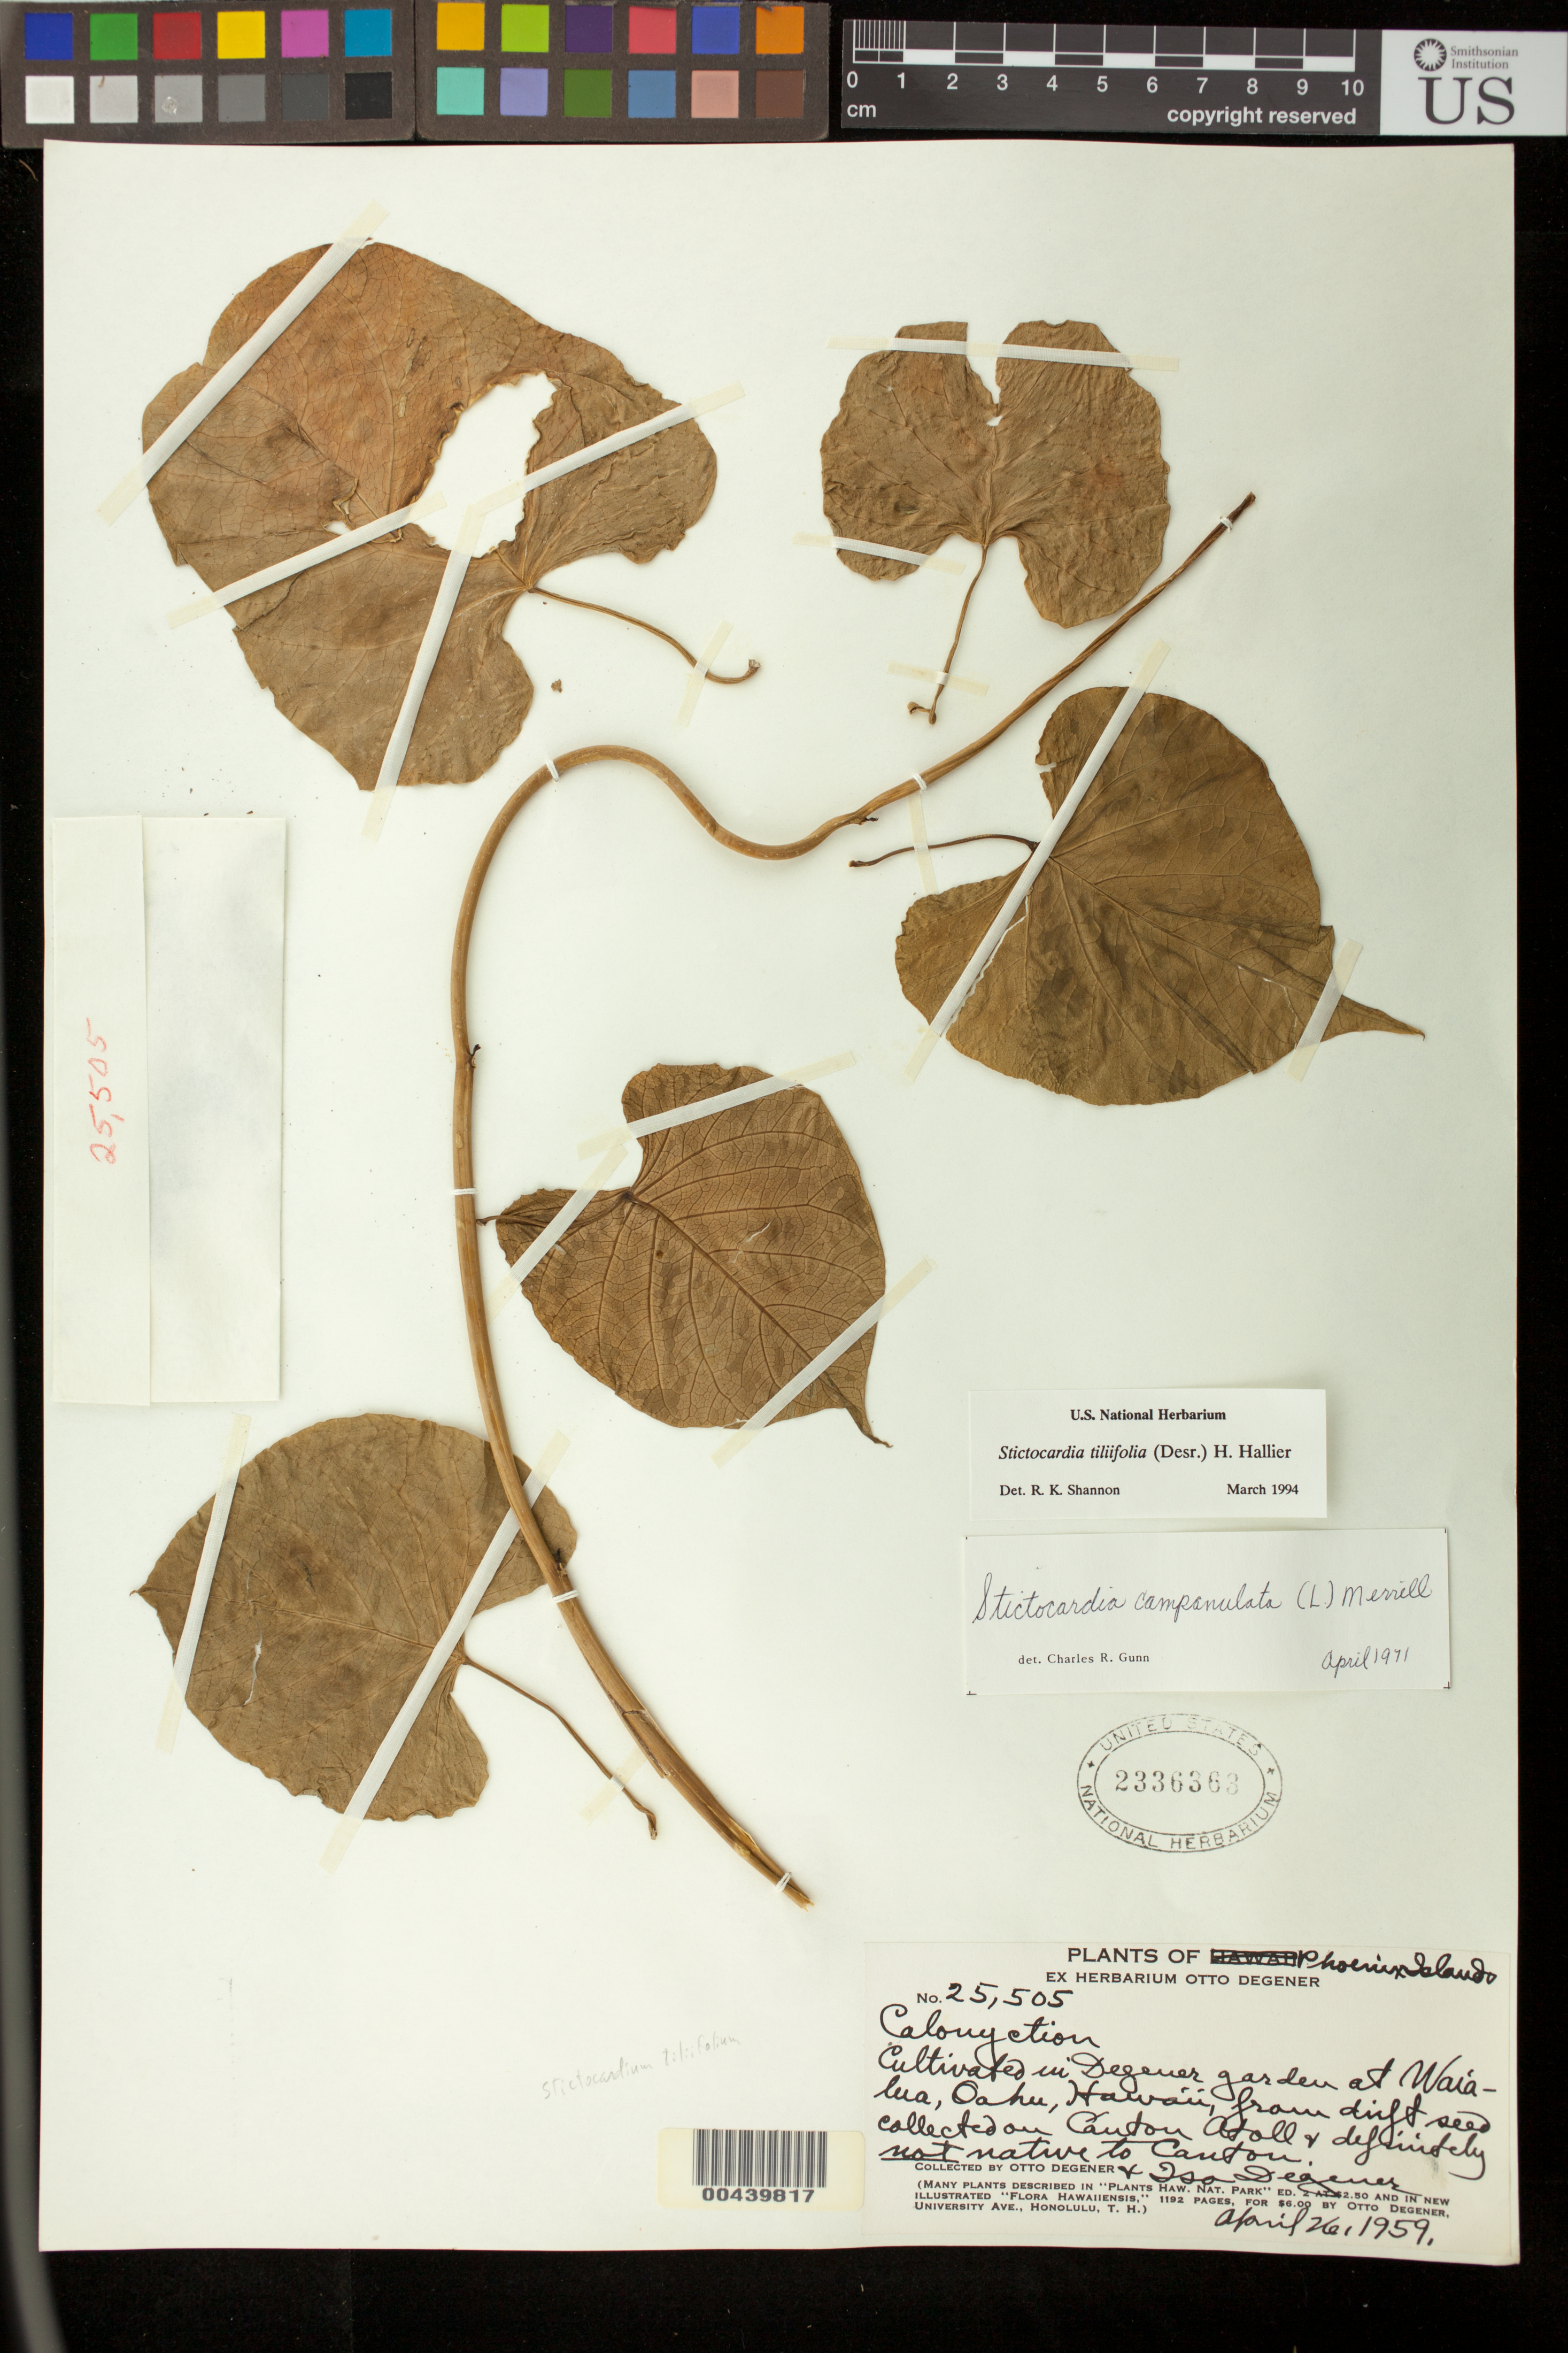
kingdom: Plantae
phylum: Tracheophyta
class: Magnoliopsida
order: Solanales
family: Convolvulaceae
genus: Stictocardia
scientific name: Stictocardia tiliifolia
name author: (Desr.) Hallier f.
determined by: Shannon, R. K., (UNITED STATES)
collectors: O. Degener & I. Degener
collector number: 25505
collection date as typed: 26 Apr 1959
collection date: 1959-04-26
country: United States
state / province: Hawaii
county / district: Honolulu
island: Oahu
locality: in Degener garden at Waialua, Oahu (from drift seed collected on Canton atoll and definitely not native to Canton)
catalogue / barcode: US 2336368